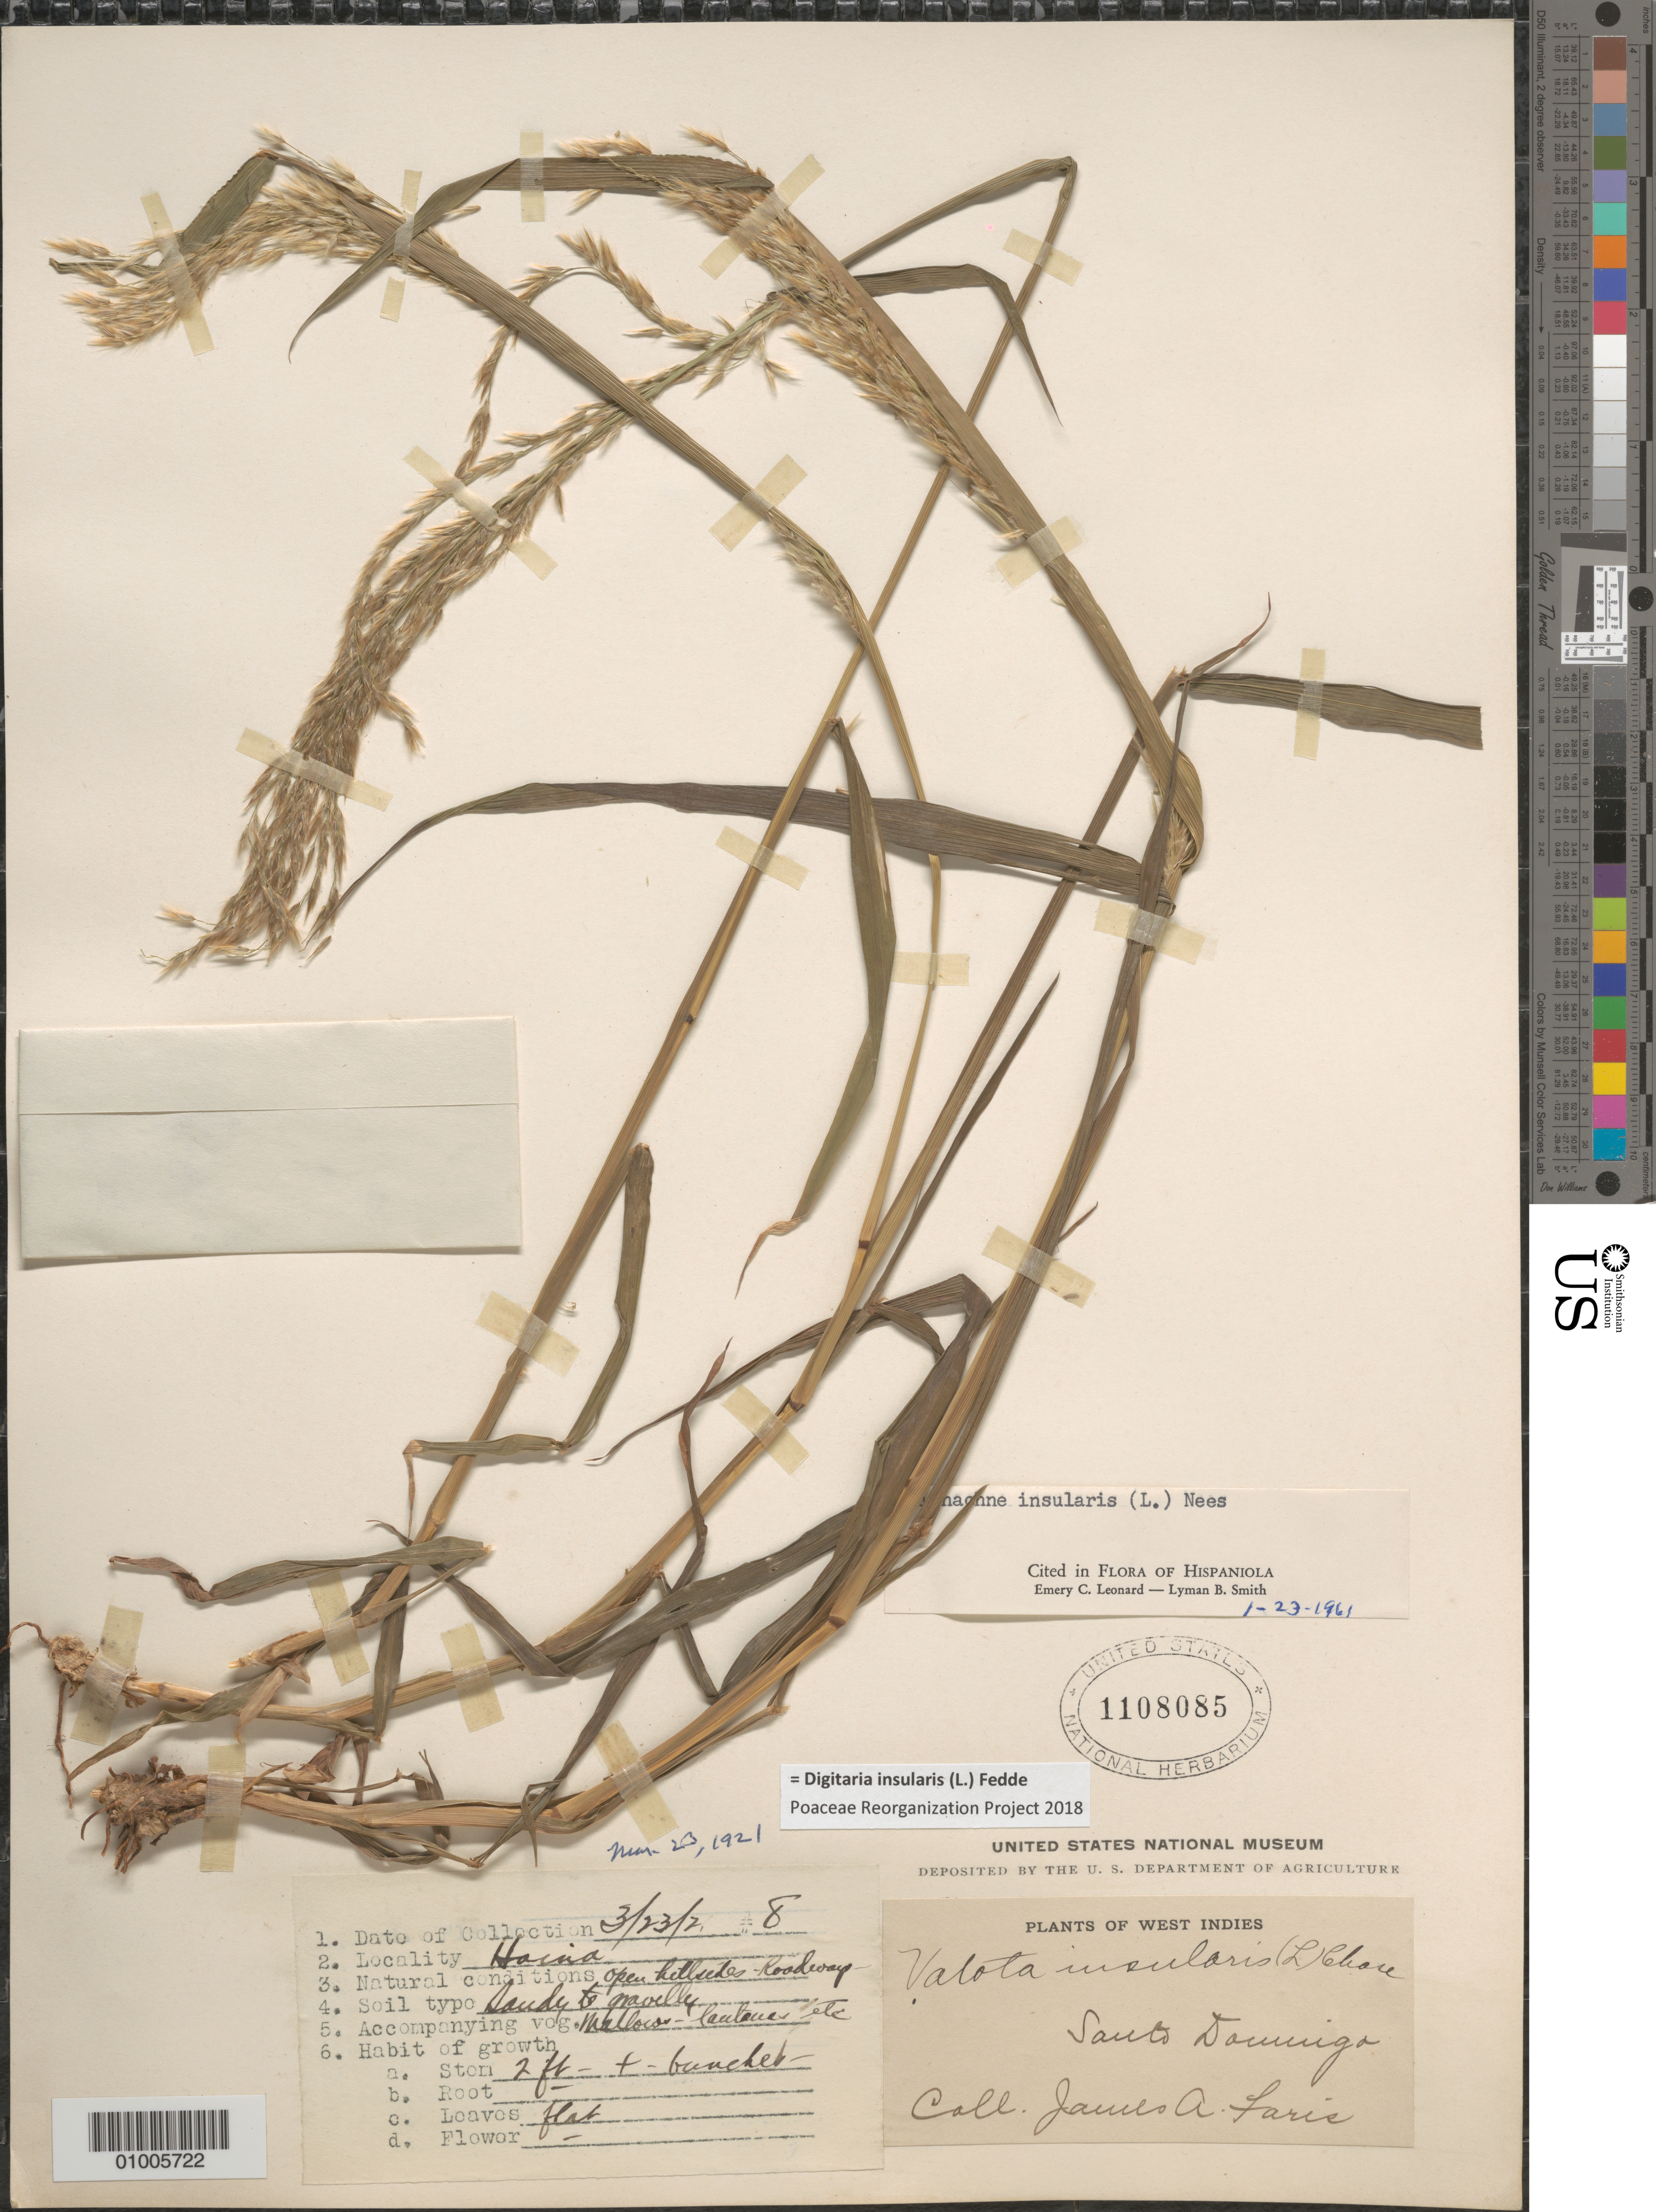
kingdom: Plantae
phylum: Tracheophyta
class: Liliopsida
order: Poales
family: Poaceae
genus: Digitaria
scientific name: Digitaria insularis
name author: (L.) Mez ex Ekman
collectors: J. Faris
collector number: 8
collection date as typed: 23 Mar 1921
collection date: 1921-03-23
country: Dominican Republic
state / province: San Cristóbal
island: Hispaniola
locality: Hoina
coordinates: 0 N, 0 E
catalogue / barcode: US 1108085